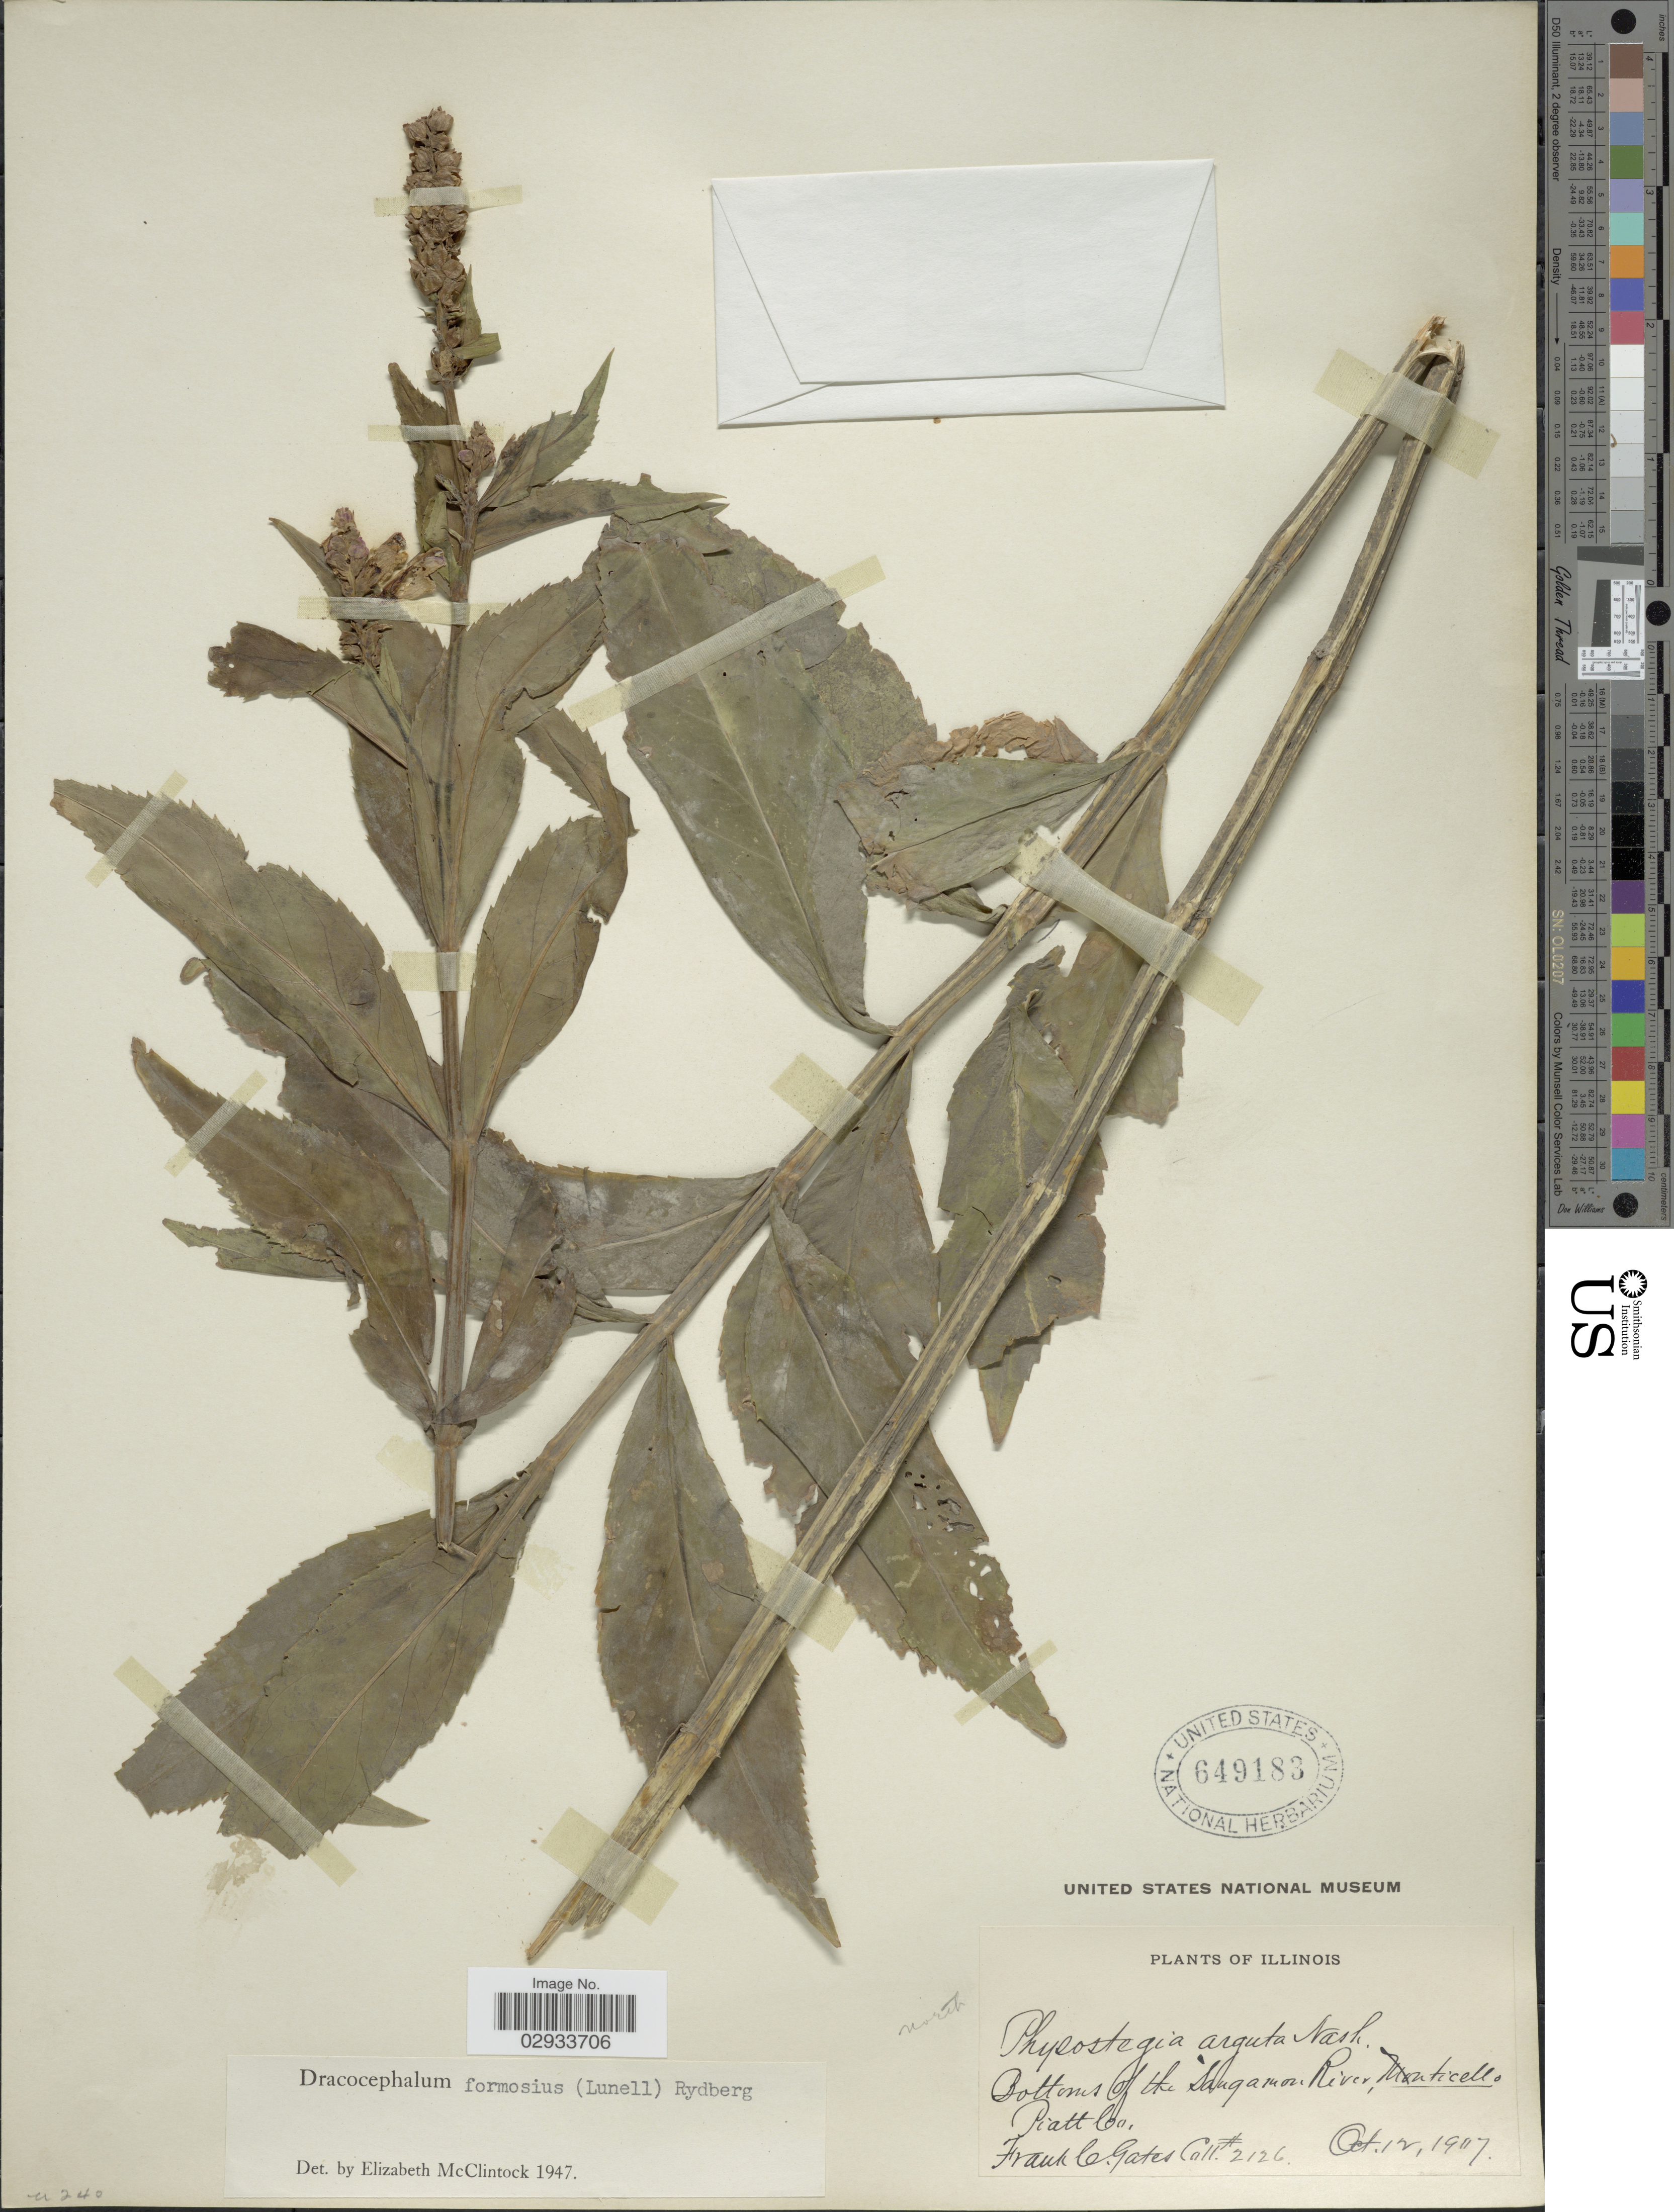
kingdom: Plantae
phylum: Tracheophyta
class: Magnoliopsida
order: Lamiales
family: Lamiaceae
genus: Physostegia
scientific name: Physostegia formosior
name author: Lunell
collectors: F. C. Gates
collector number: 2126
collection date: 1907-10-12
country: United States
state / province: Illinois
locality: Bottoms of the Sangamon River, Monticello, Piatt Co.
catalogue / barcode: US 649183